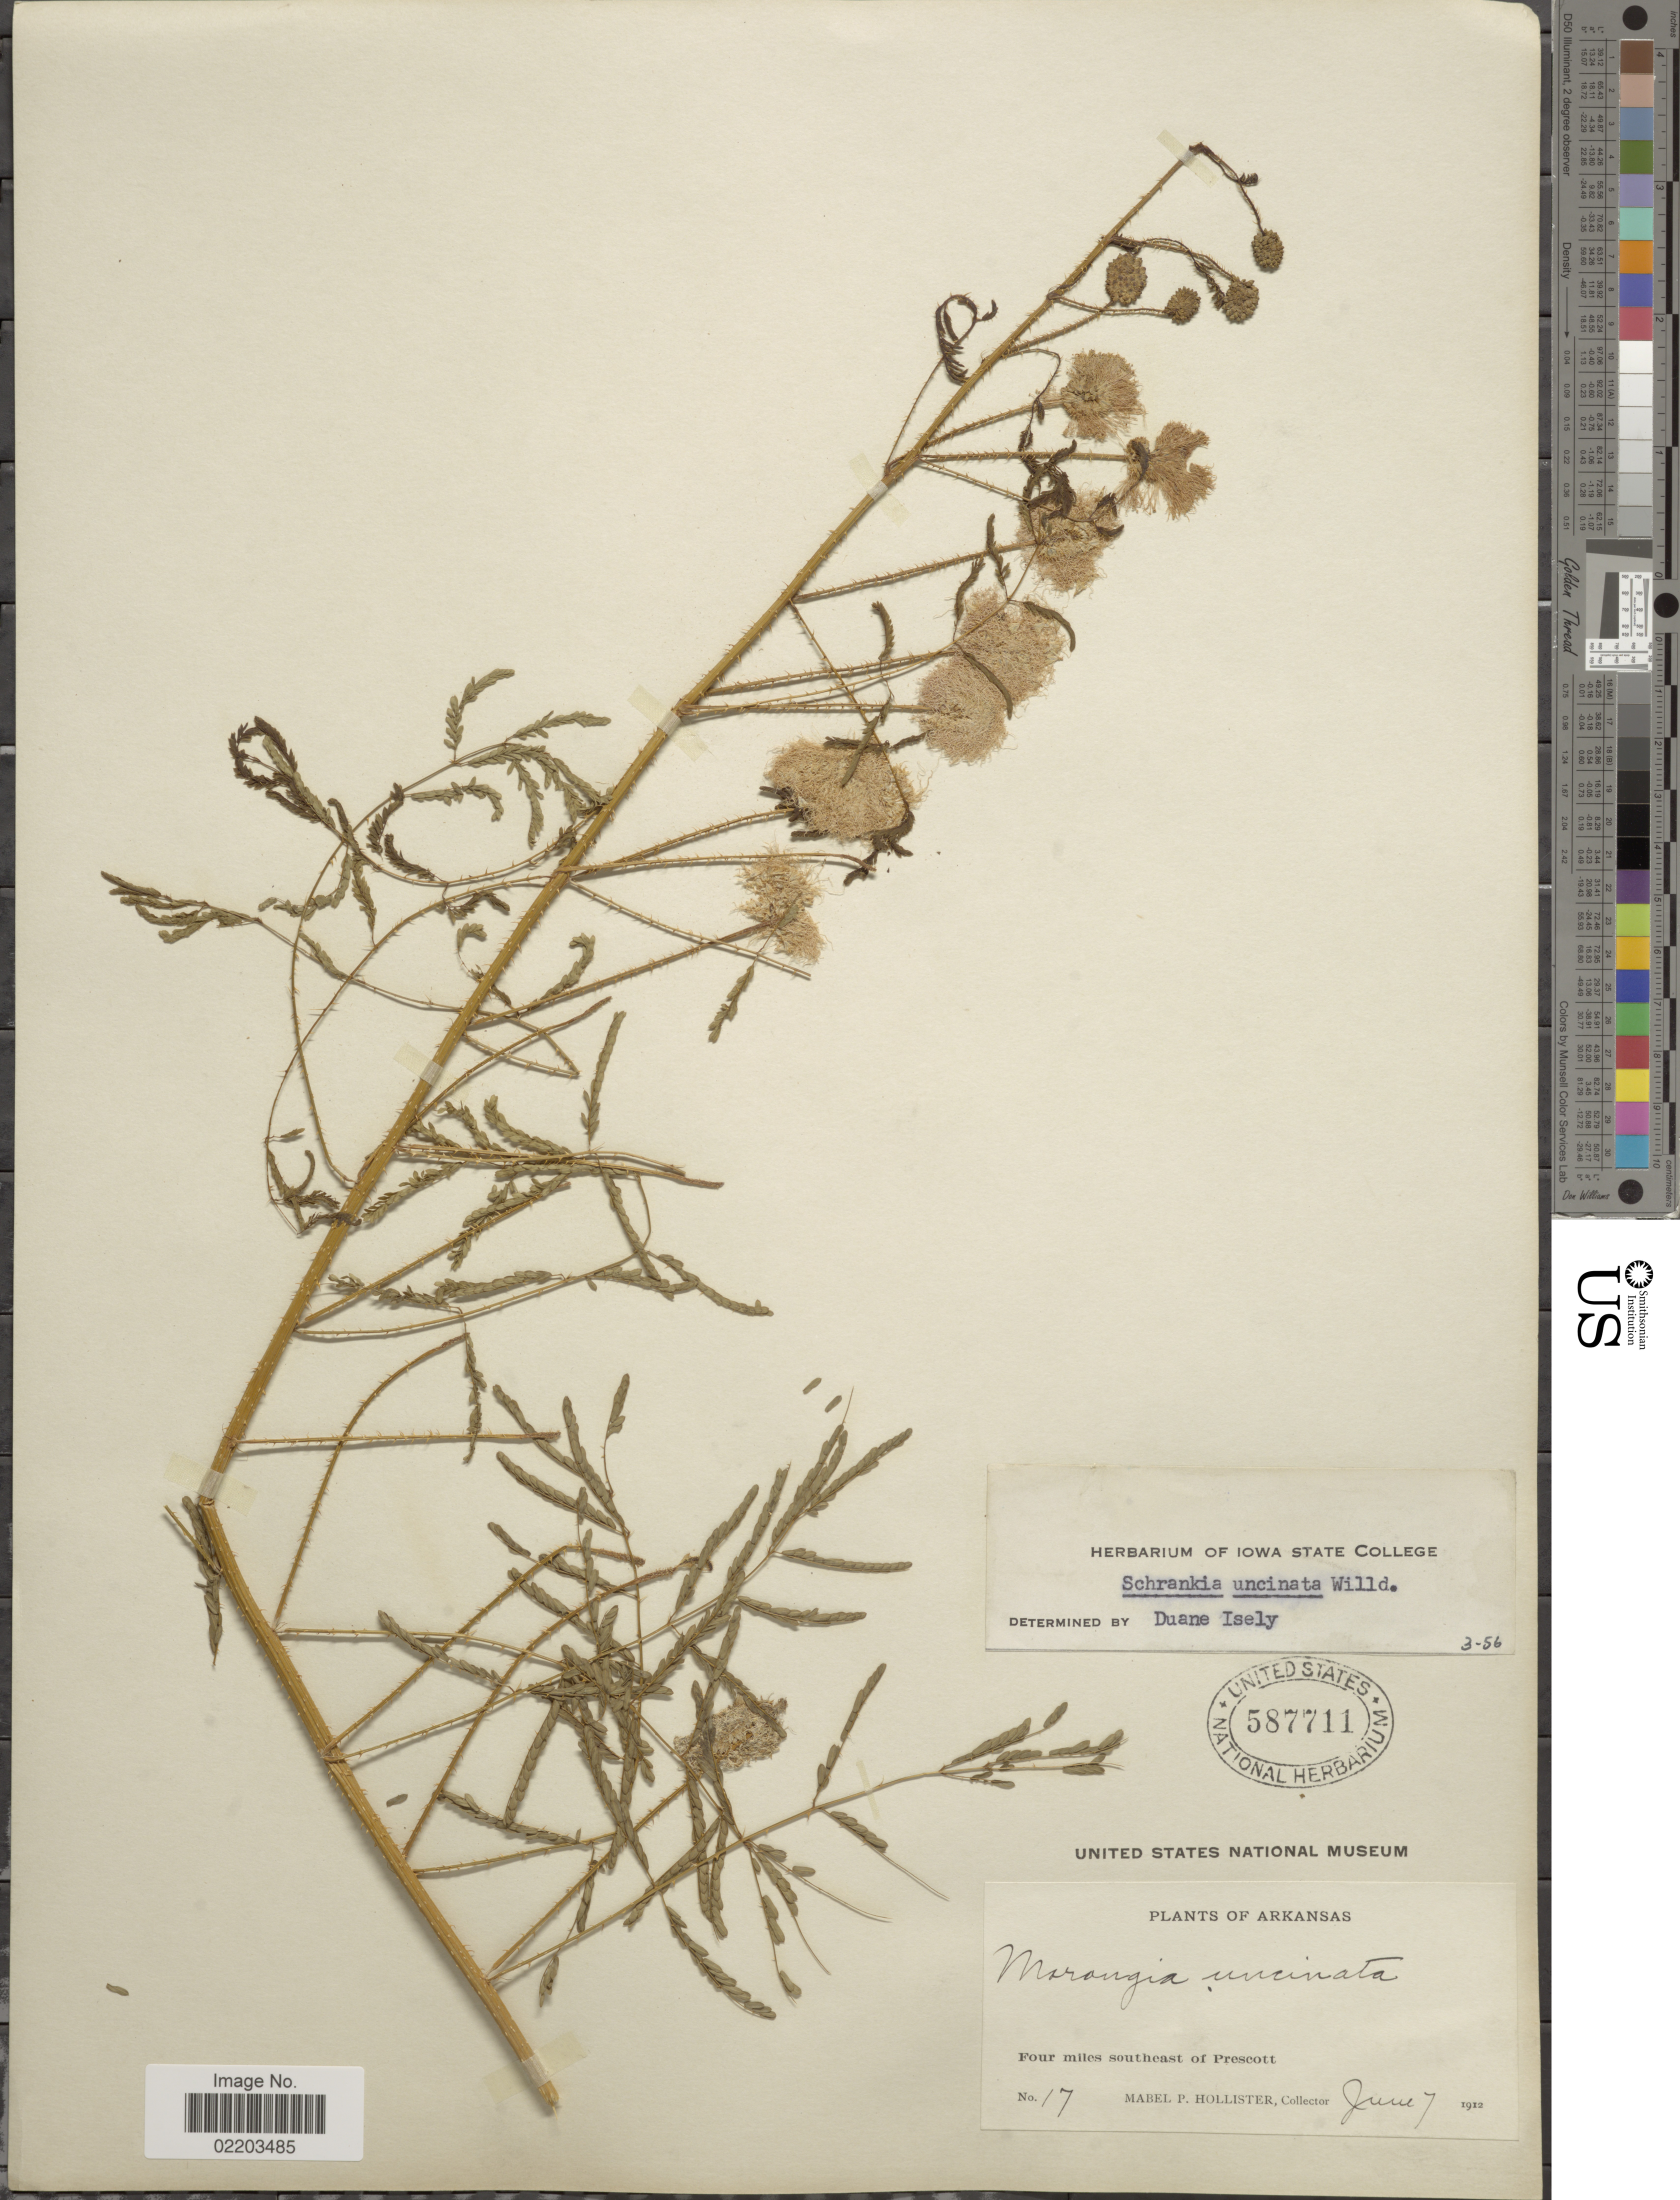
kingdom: Plantae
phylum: Tracheophyta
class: Magnoliopsida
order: Fabales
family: Fabaceae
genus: Mimosa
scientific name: Mimosa nuttallii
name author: (DC.) B.L. Turner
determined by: Strong, M. T., (US), Smithsonian Institution - National Museum of Natural History (UNITED STATES)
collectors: M. Hollister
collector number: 17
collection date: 1912-06-07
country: United States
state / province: Arkansas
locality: Four miles southeast of Prescott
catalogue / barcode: US 587711